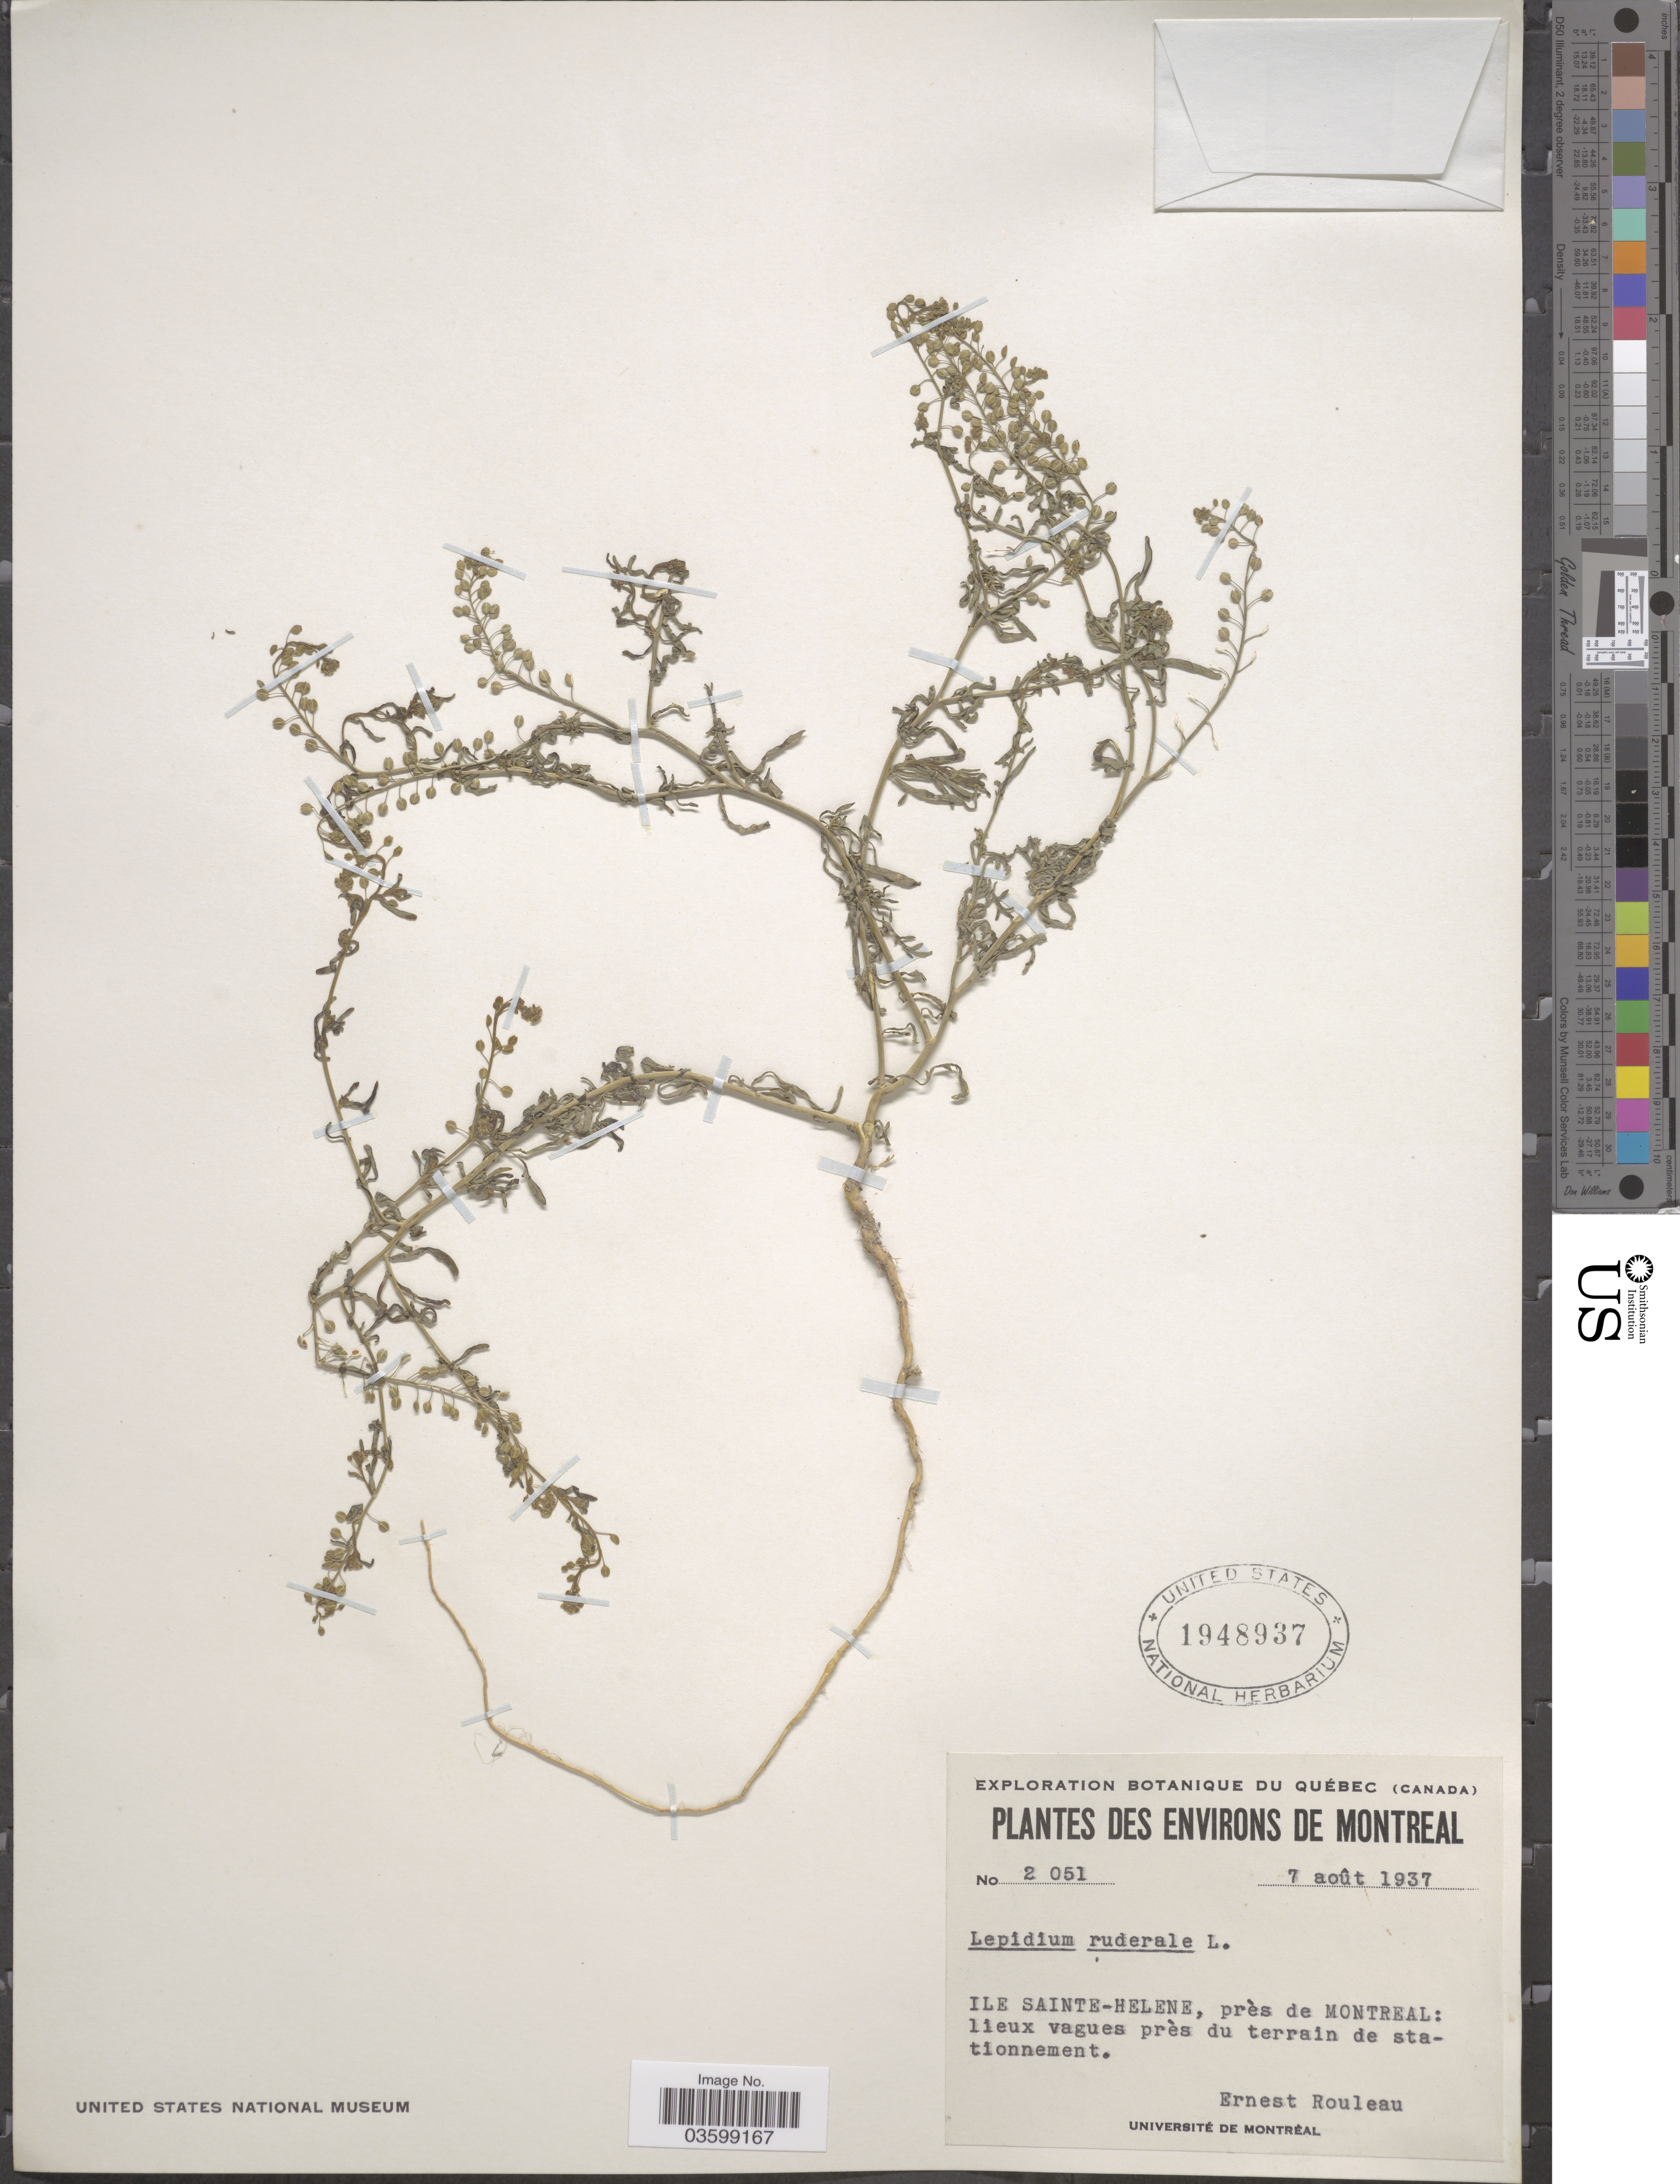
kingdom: Plantae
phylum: Tracheophyta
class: Magnoliopsida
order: Brassicales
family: Brassicaceae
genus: Lepidium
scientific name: Lepidium ruderale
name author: Burm. f.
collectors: J. Rouleau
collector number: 2051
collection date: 1937-08-07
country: Canada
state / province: Quebec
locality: Environs de Montreal. Ile Sainte-Helene, près de Montreal.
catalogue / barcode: US 1948937